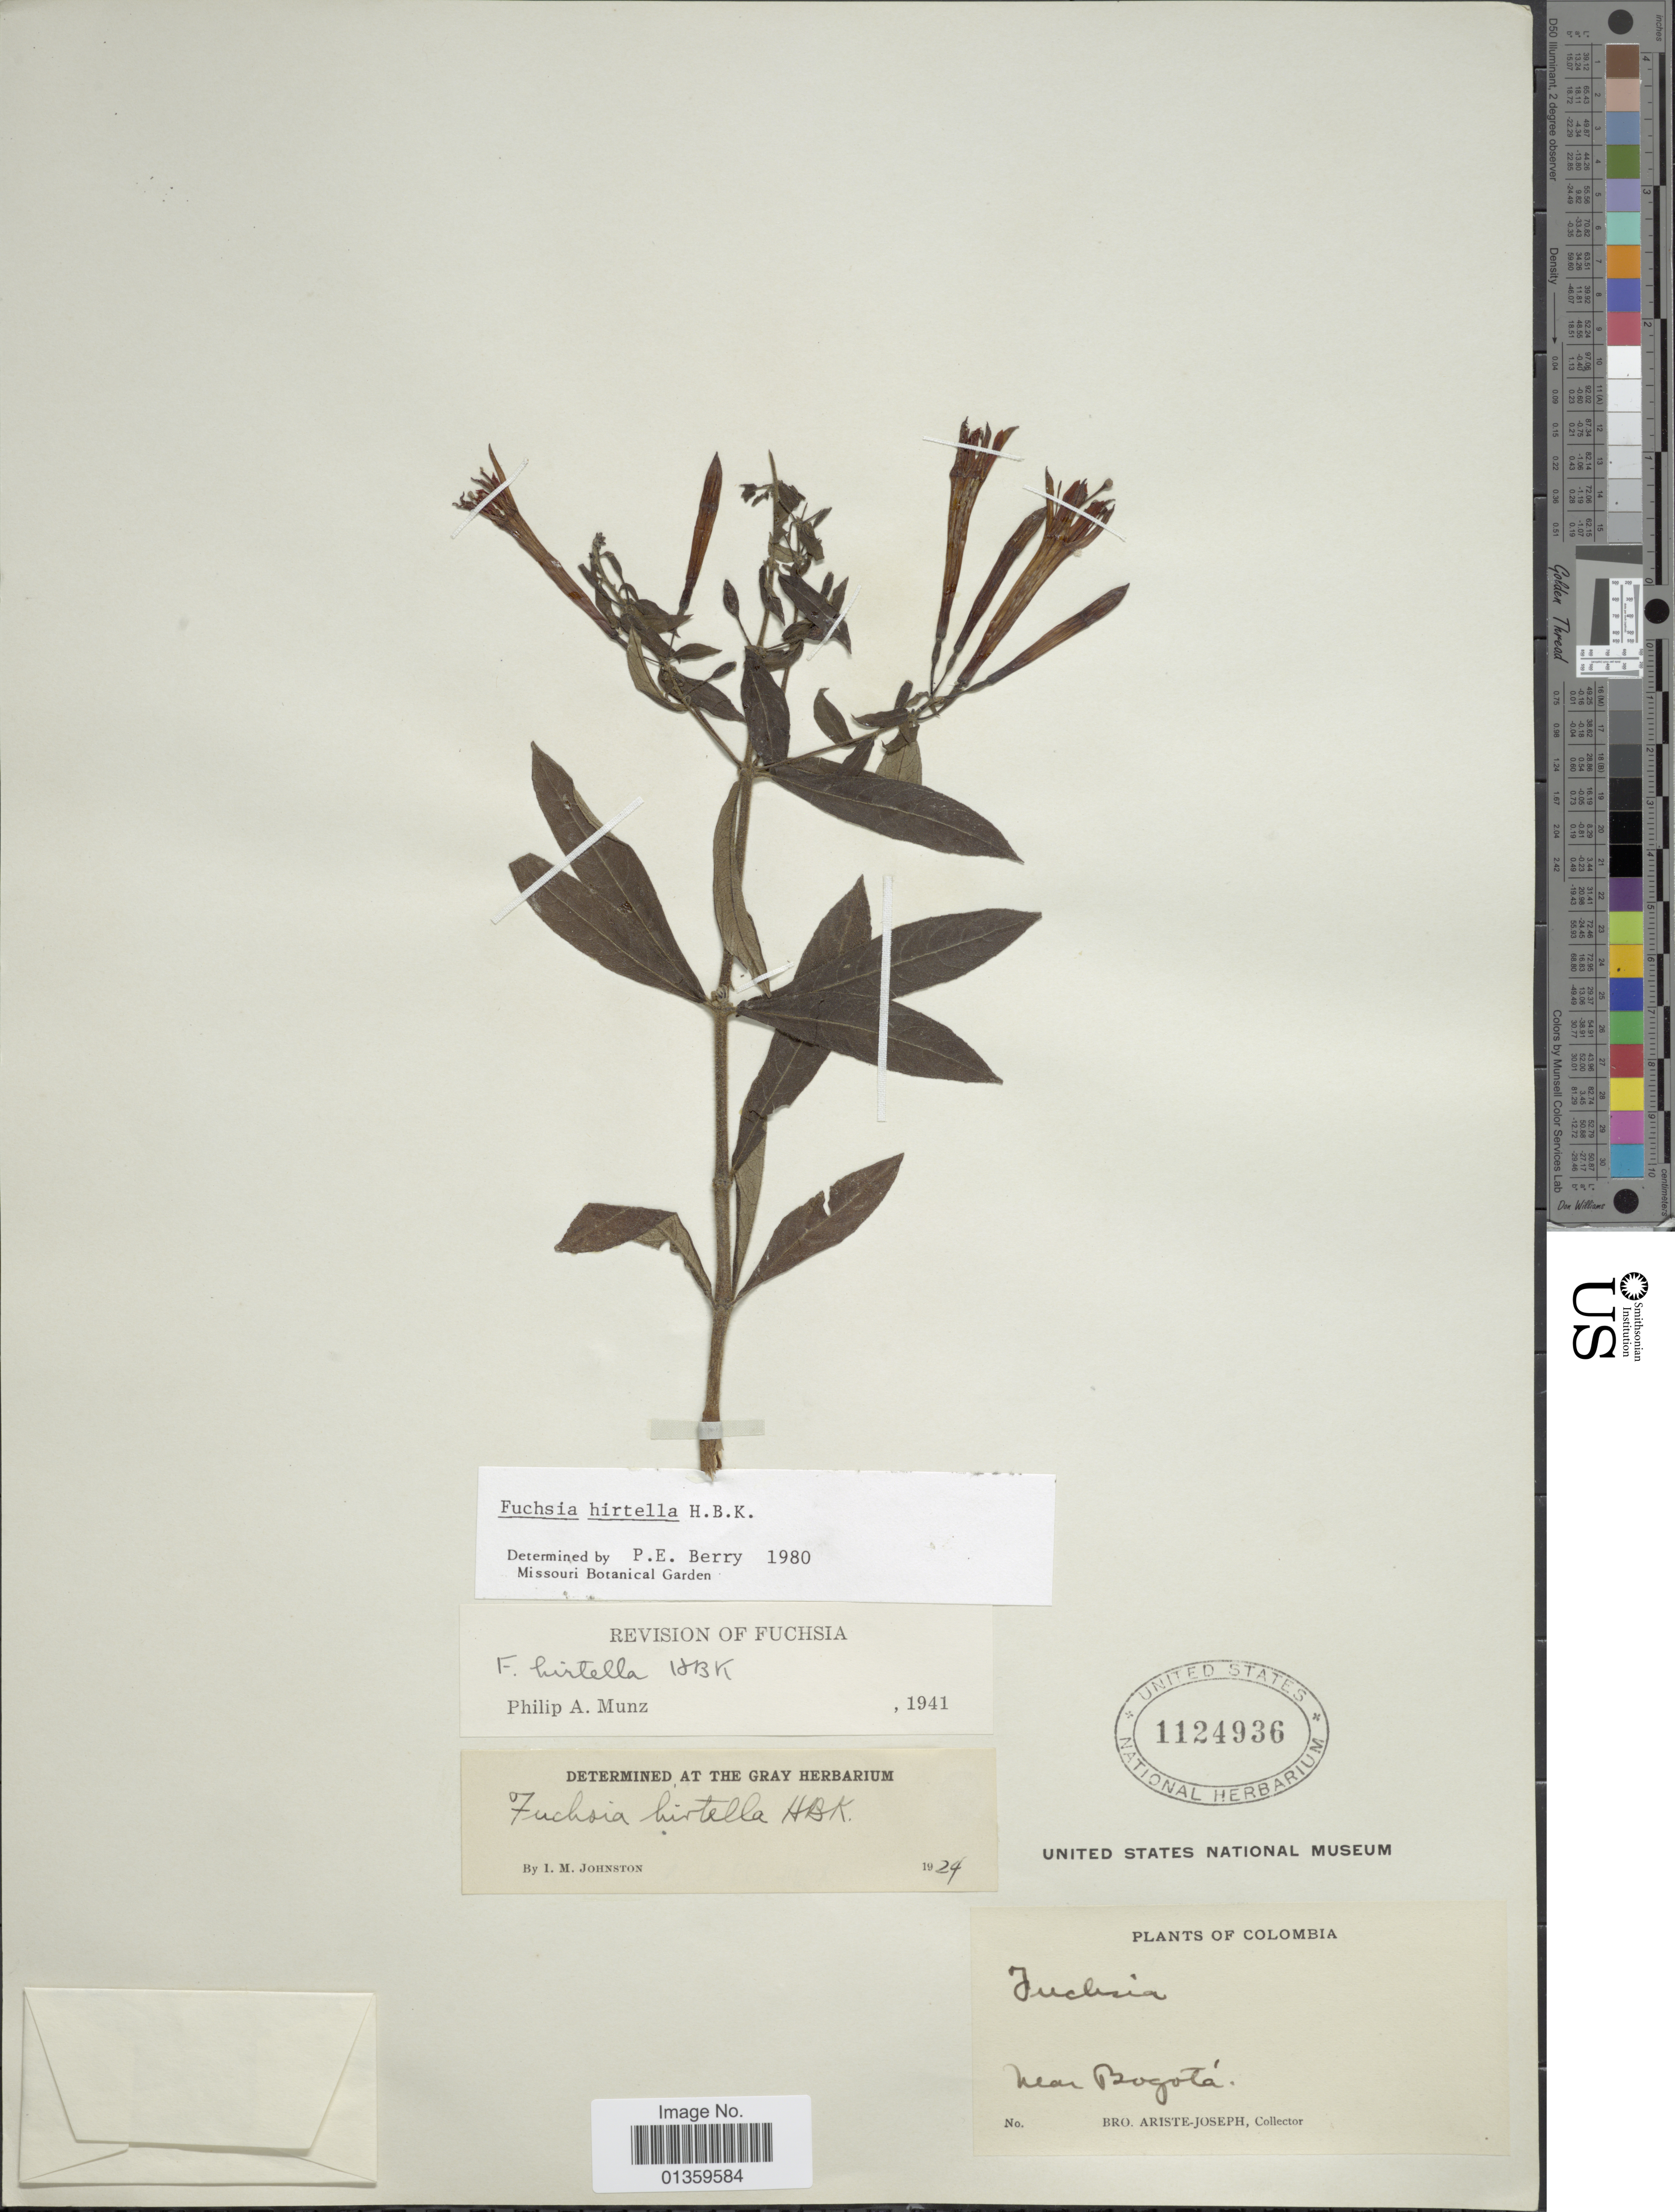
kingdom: Plantae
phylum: Tracheophyta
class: Magnoliopsida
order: Myrtales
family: Onagraceae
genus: Fuchsia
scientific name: Fuchsia hirtella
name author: Kunth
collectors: Bro. Ariste-Joseph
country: Colombia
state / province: Bogota D.C.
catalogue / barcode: US 1124936